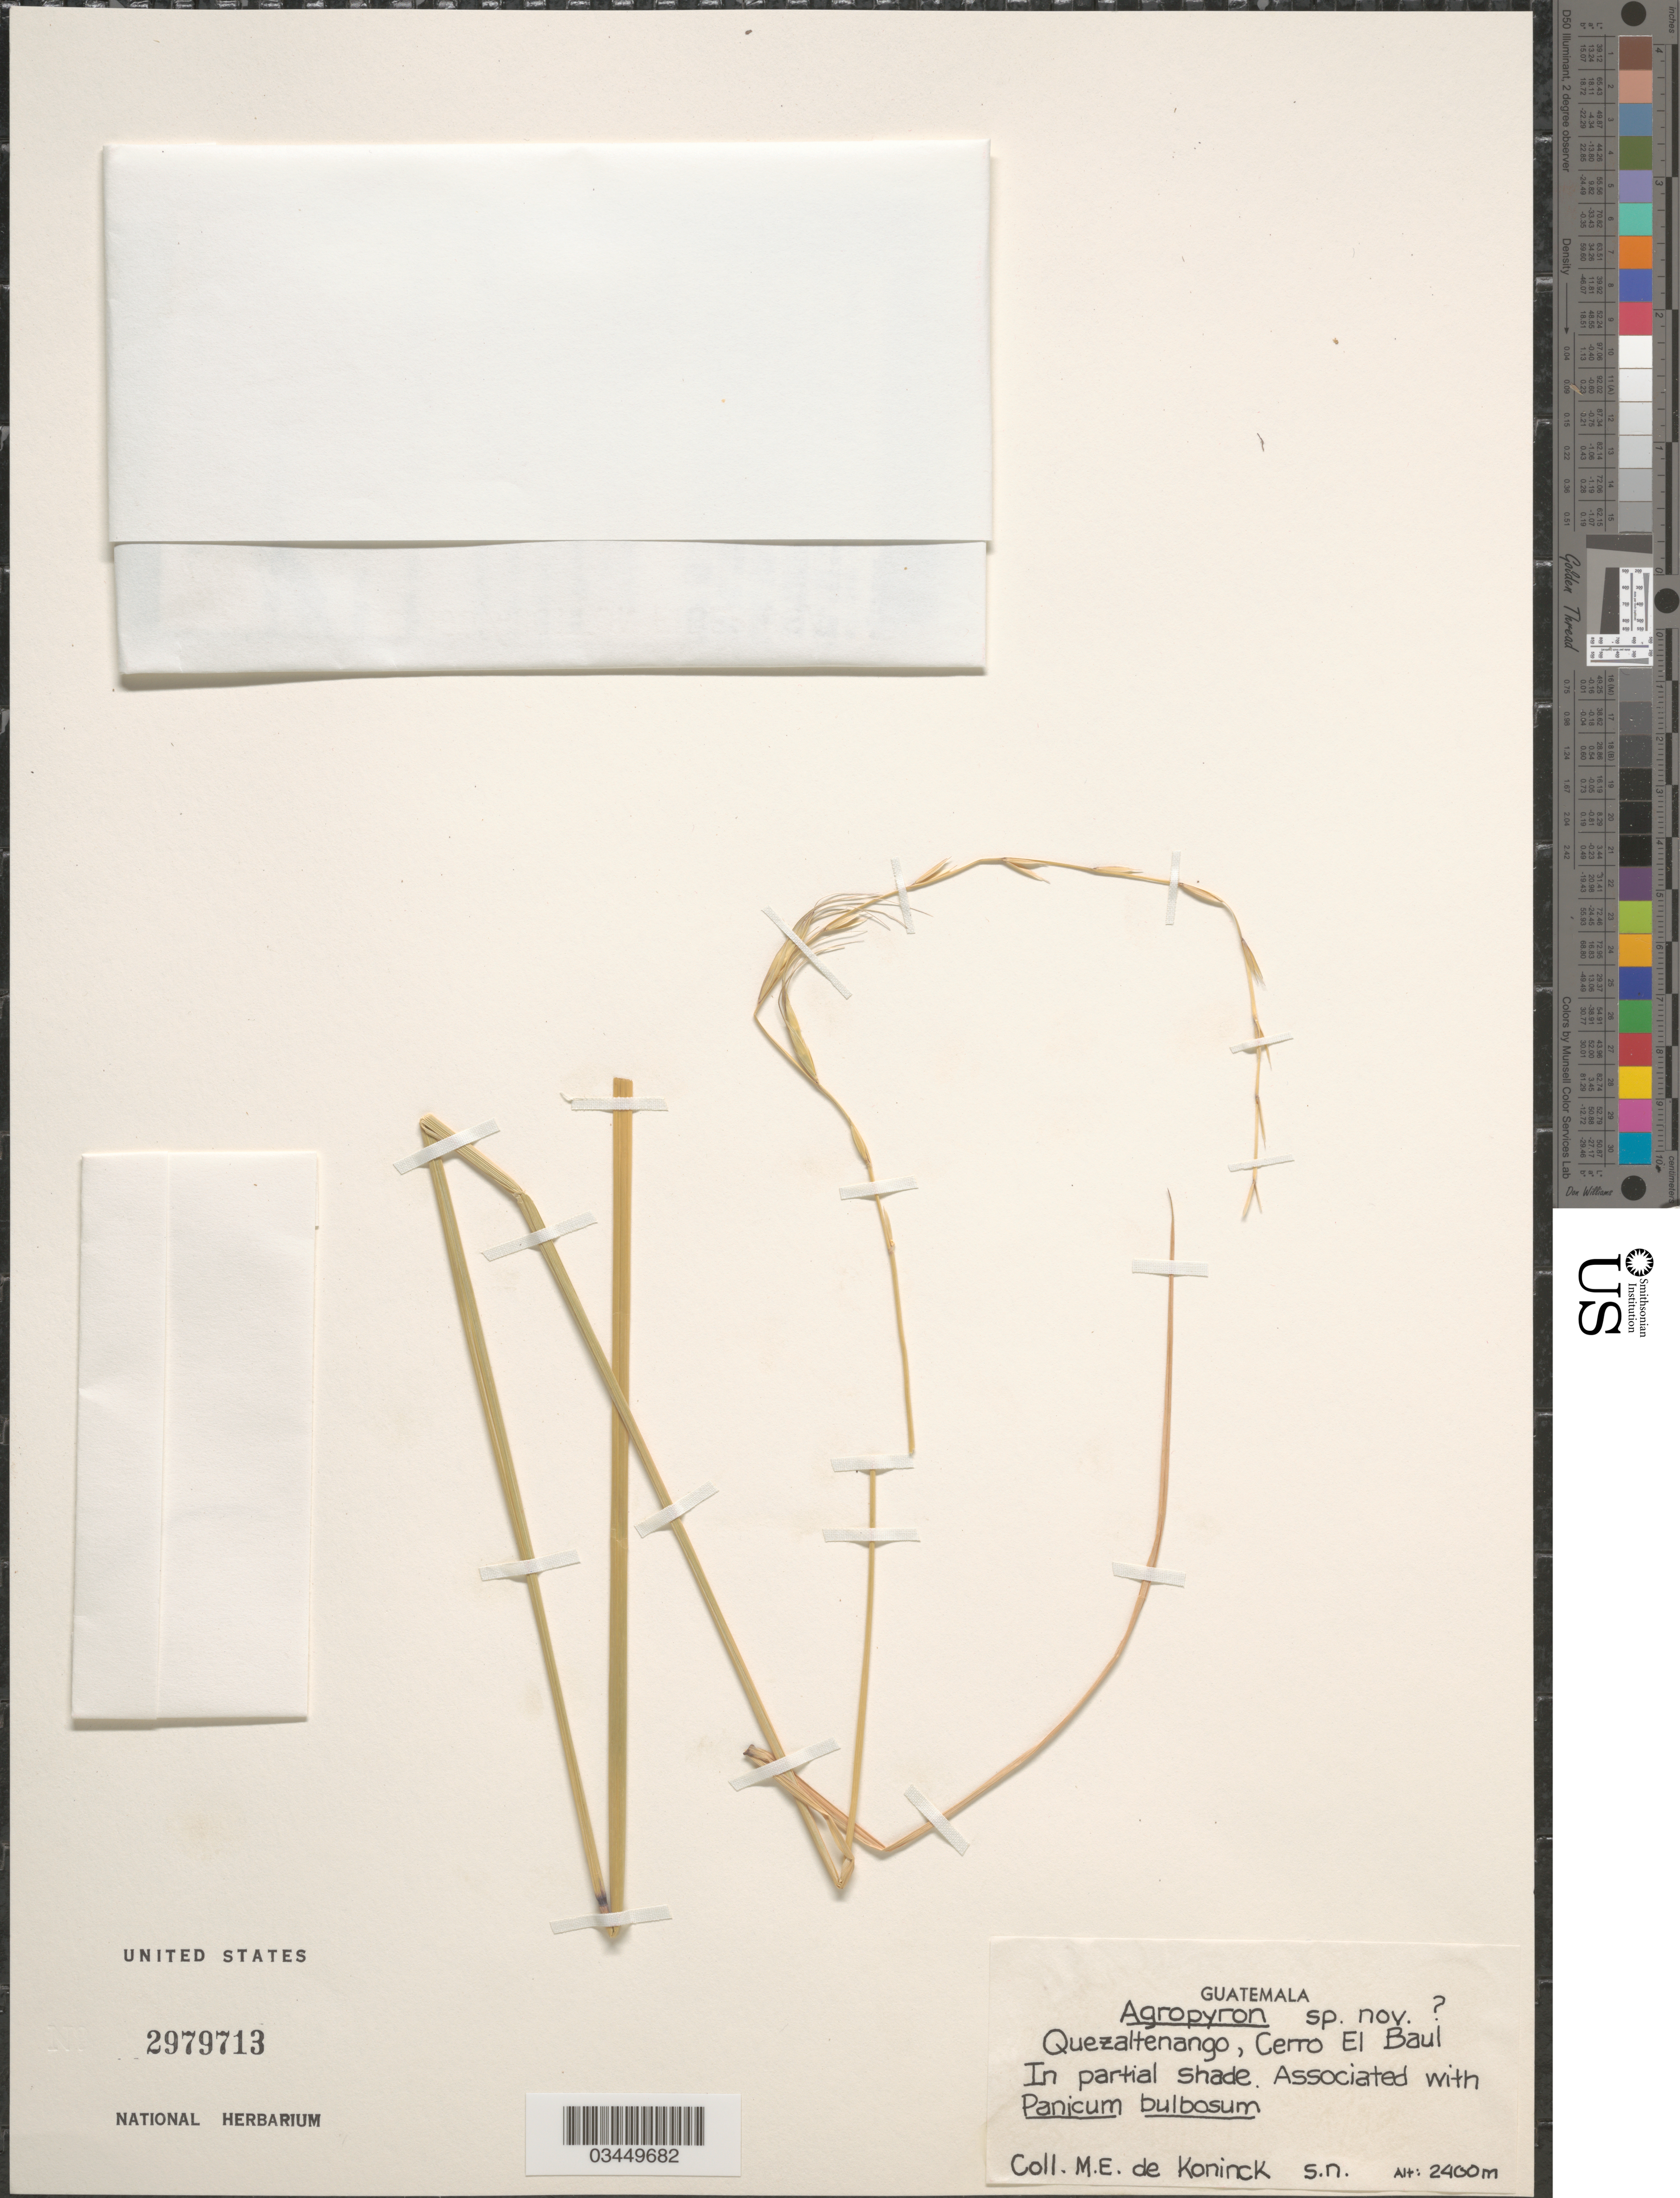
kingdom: Plantae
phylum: Tracheophyta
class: Liliopsida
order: Poales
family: Poaceae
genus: Elymus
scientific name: Elymus sp.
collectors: M. Koninck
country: Guatemala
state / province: Quetzaltenango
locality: Cerro El Baul.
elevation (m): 2400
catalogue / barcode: US 2979713